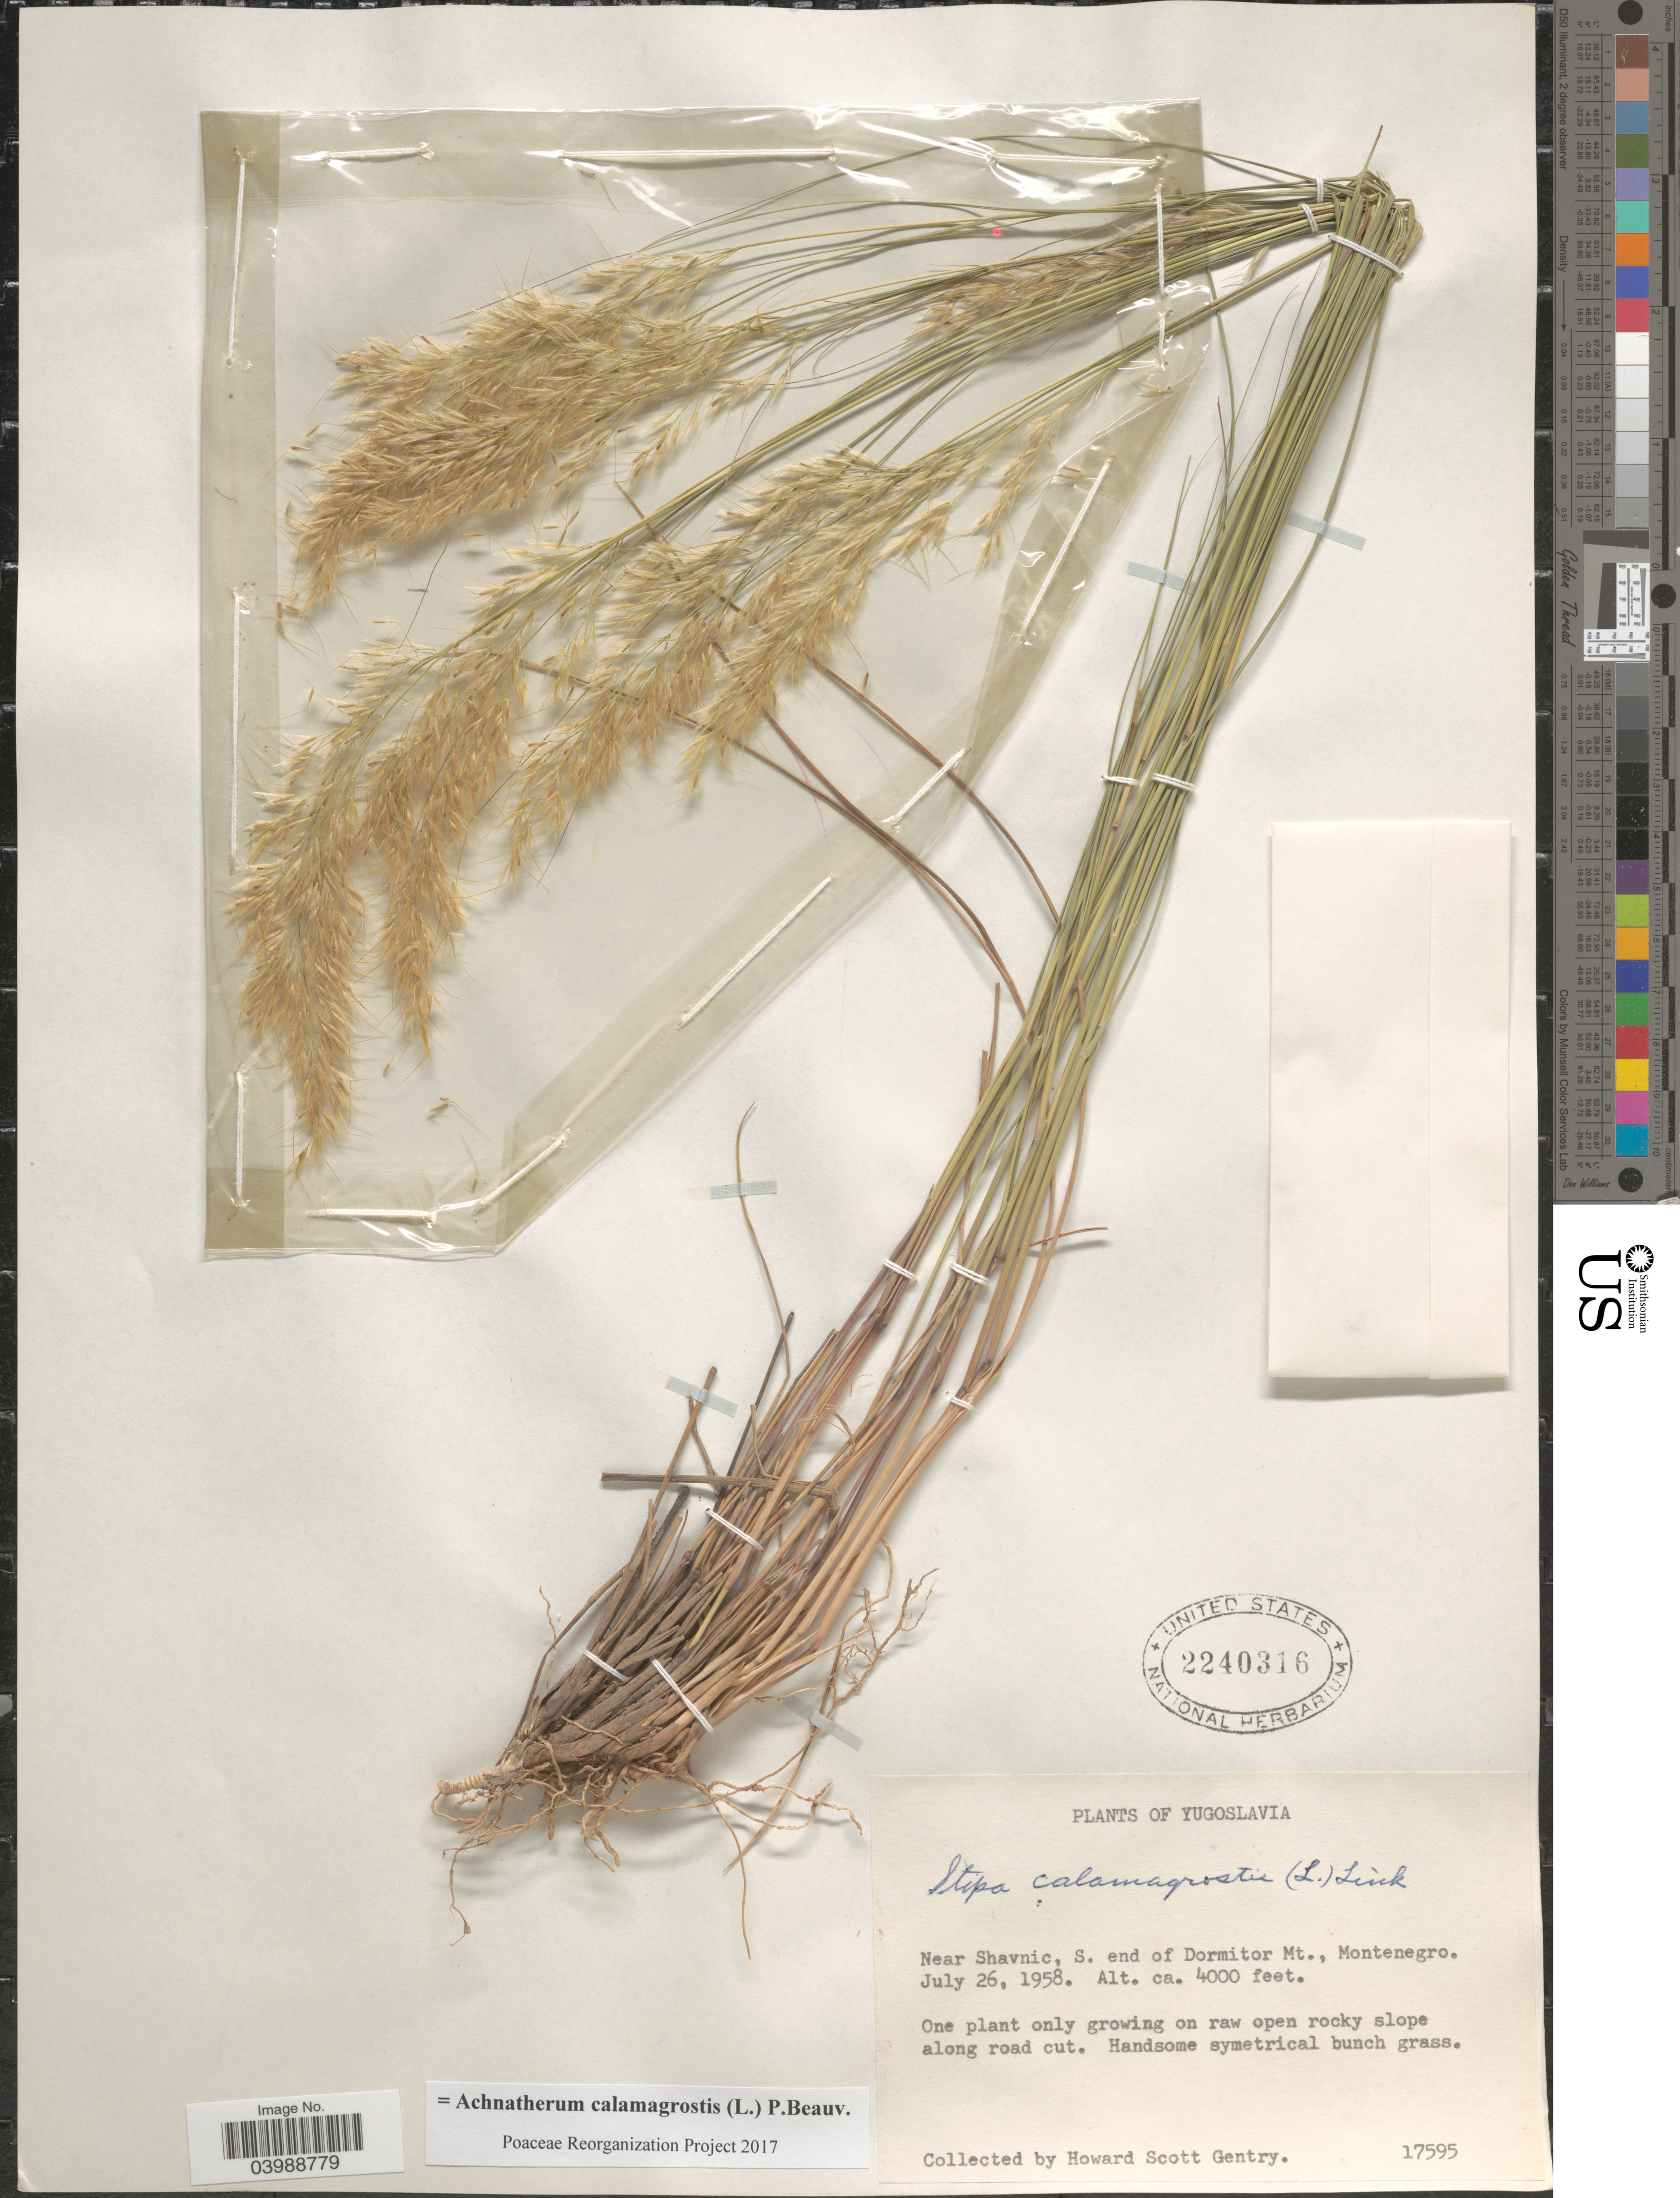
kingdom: Plantae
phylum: Tracheophyta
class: Liliopsida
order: Poales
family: Poaceae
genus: Achnatherum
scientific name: Achnatherum calamagrostis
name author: (L.) P. Beauv.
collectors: H. S. Gentry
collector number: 17595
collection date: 1958-07-26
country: Montenegro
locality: Yugoslavia. Near Shavnic, S. end of Dormitor Mt., Montenegro.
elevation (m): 1219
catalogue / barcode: US 2240316